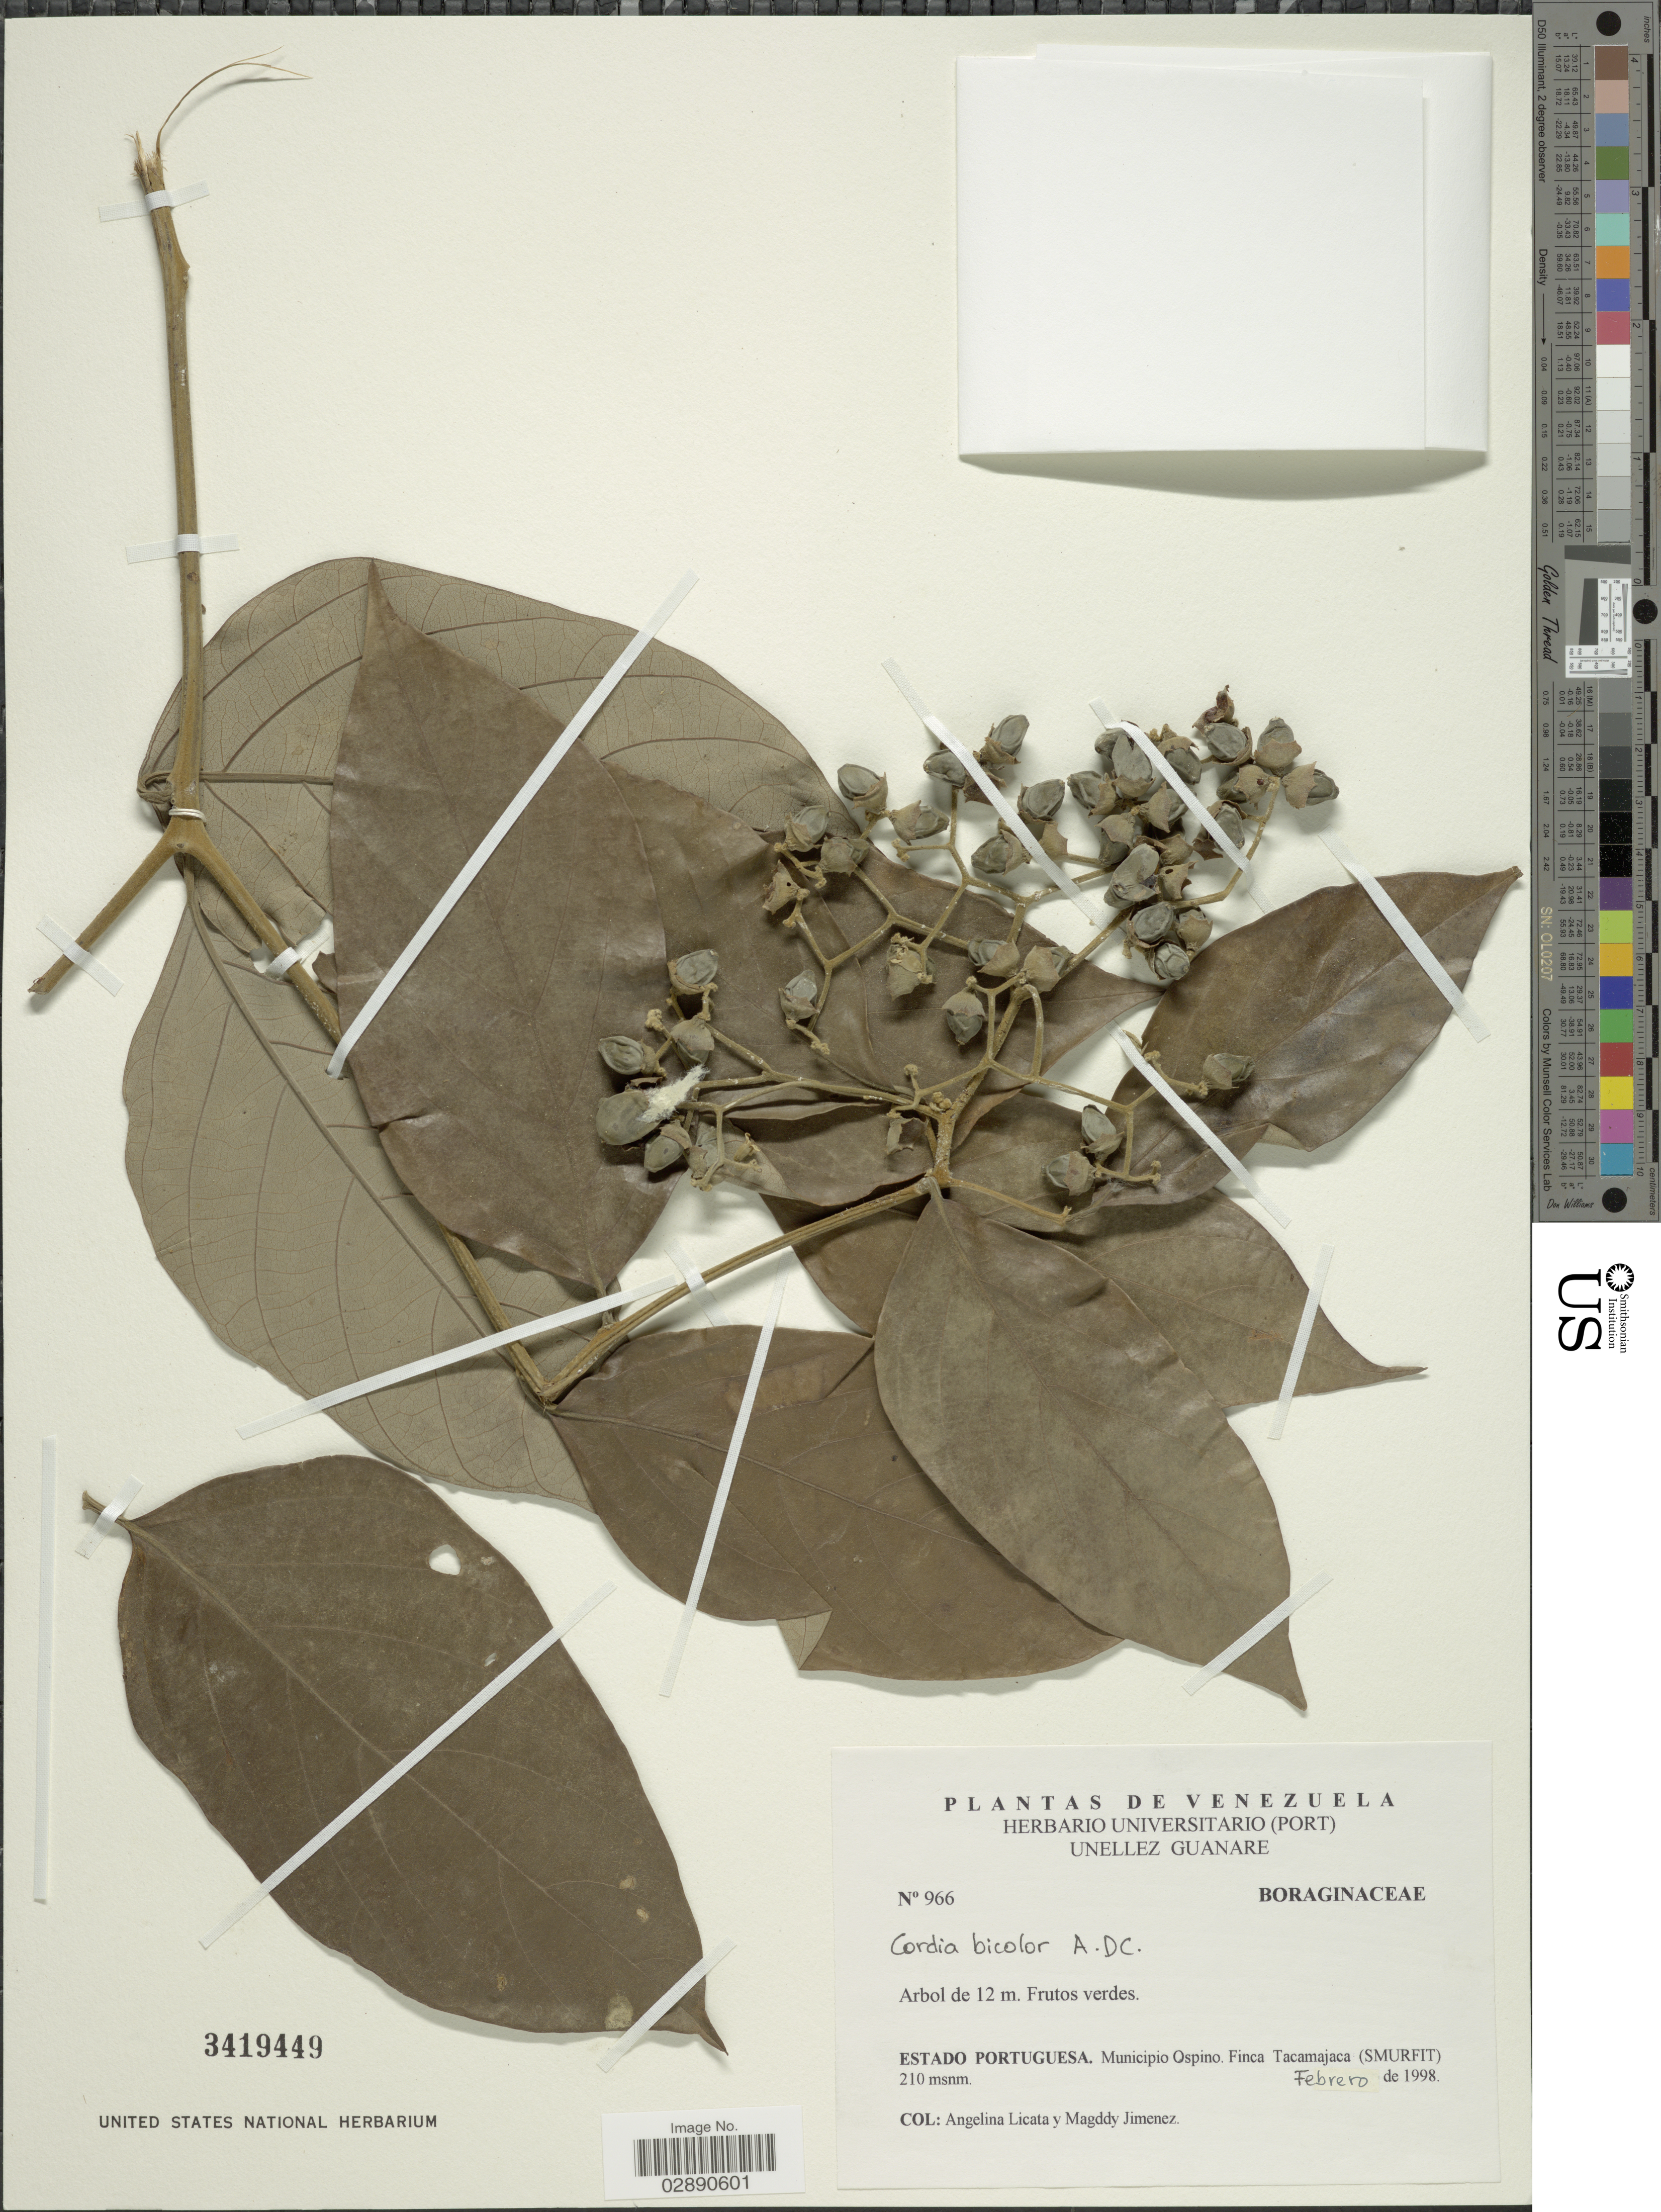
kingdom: Plantae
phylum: Tracheophyta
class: Magnoliopsida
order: Boraginales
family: Cordiaceae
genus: Cordia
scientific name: Cordia bicolor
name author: A. DC.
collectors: A. Licata & M. Jimenez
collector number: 966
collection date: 1998-02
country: Venezuela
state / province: Portuguesa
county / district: Ospino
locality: Finca Tacamajaca (SMURFIT)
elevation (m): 210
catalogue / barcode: US 3419449